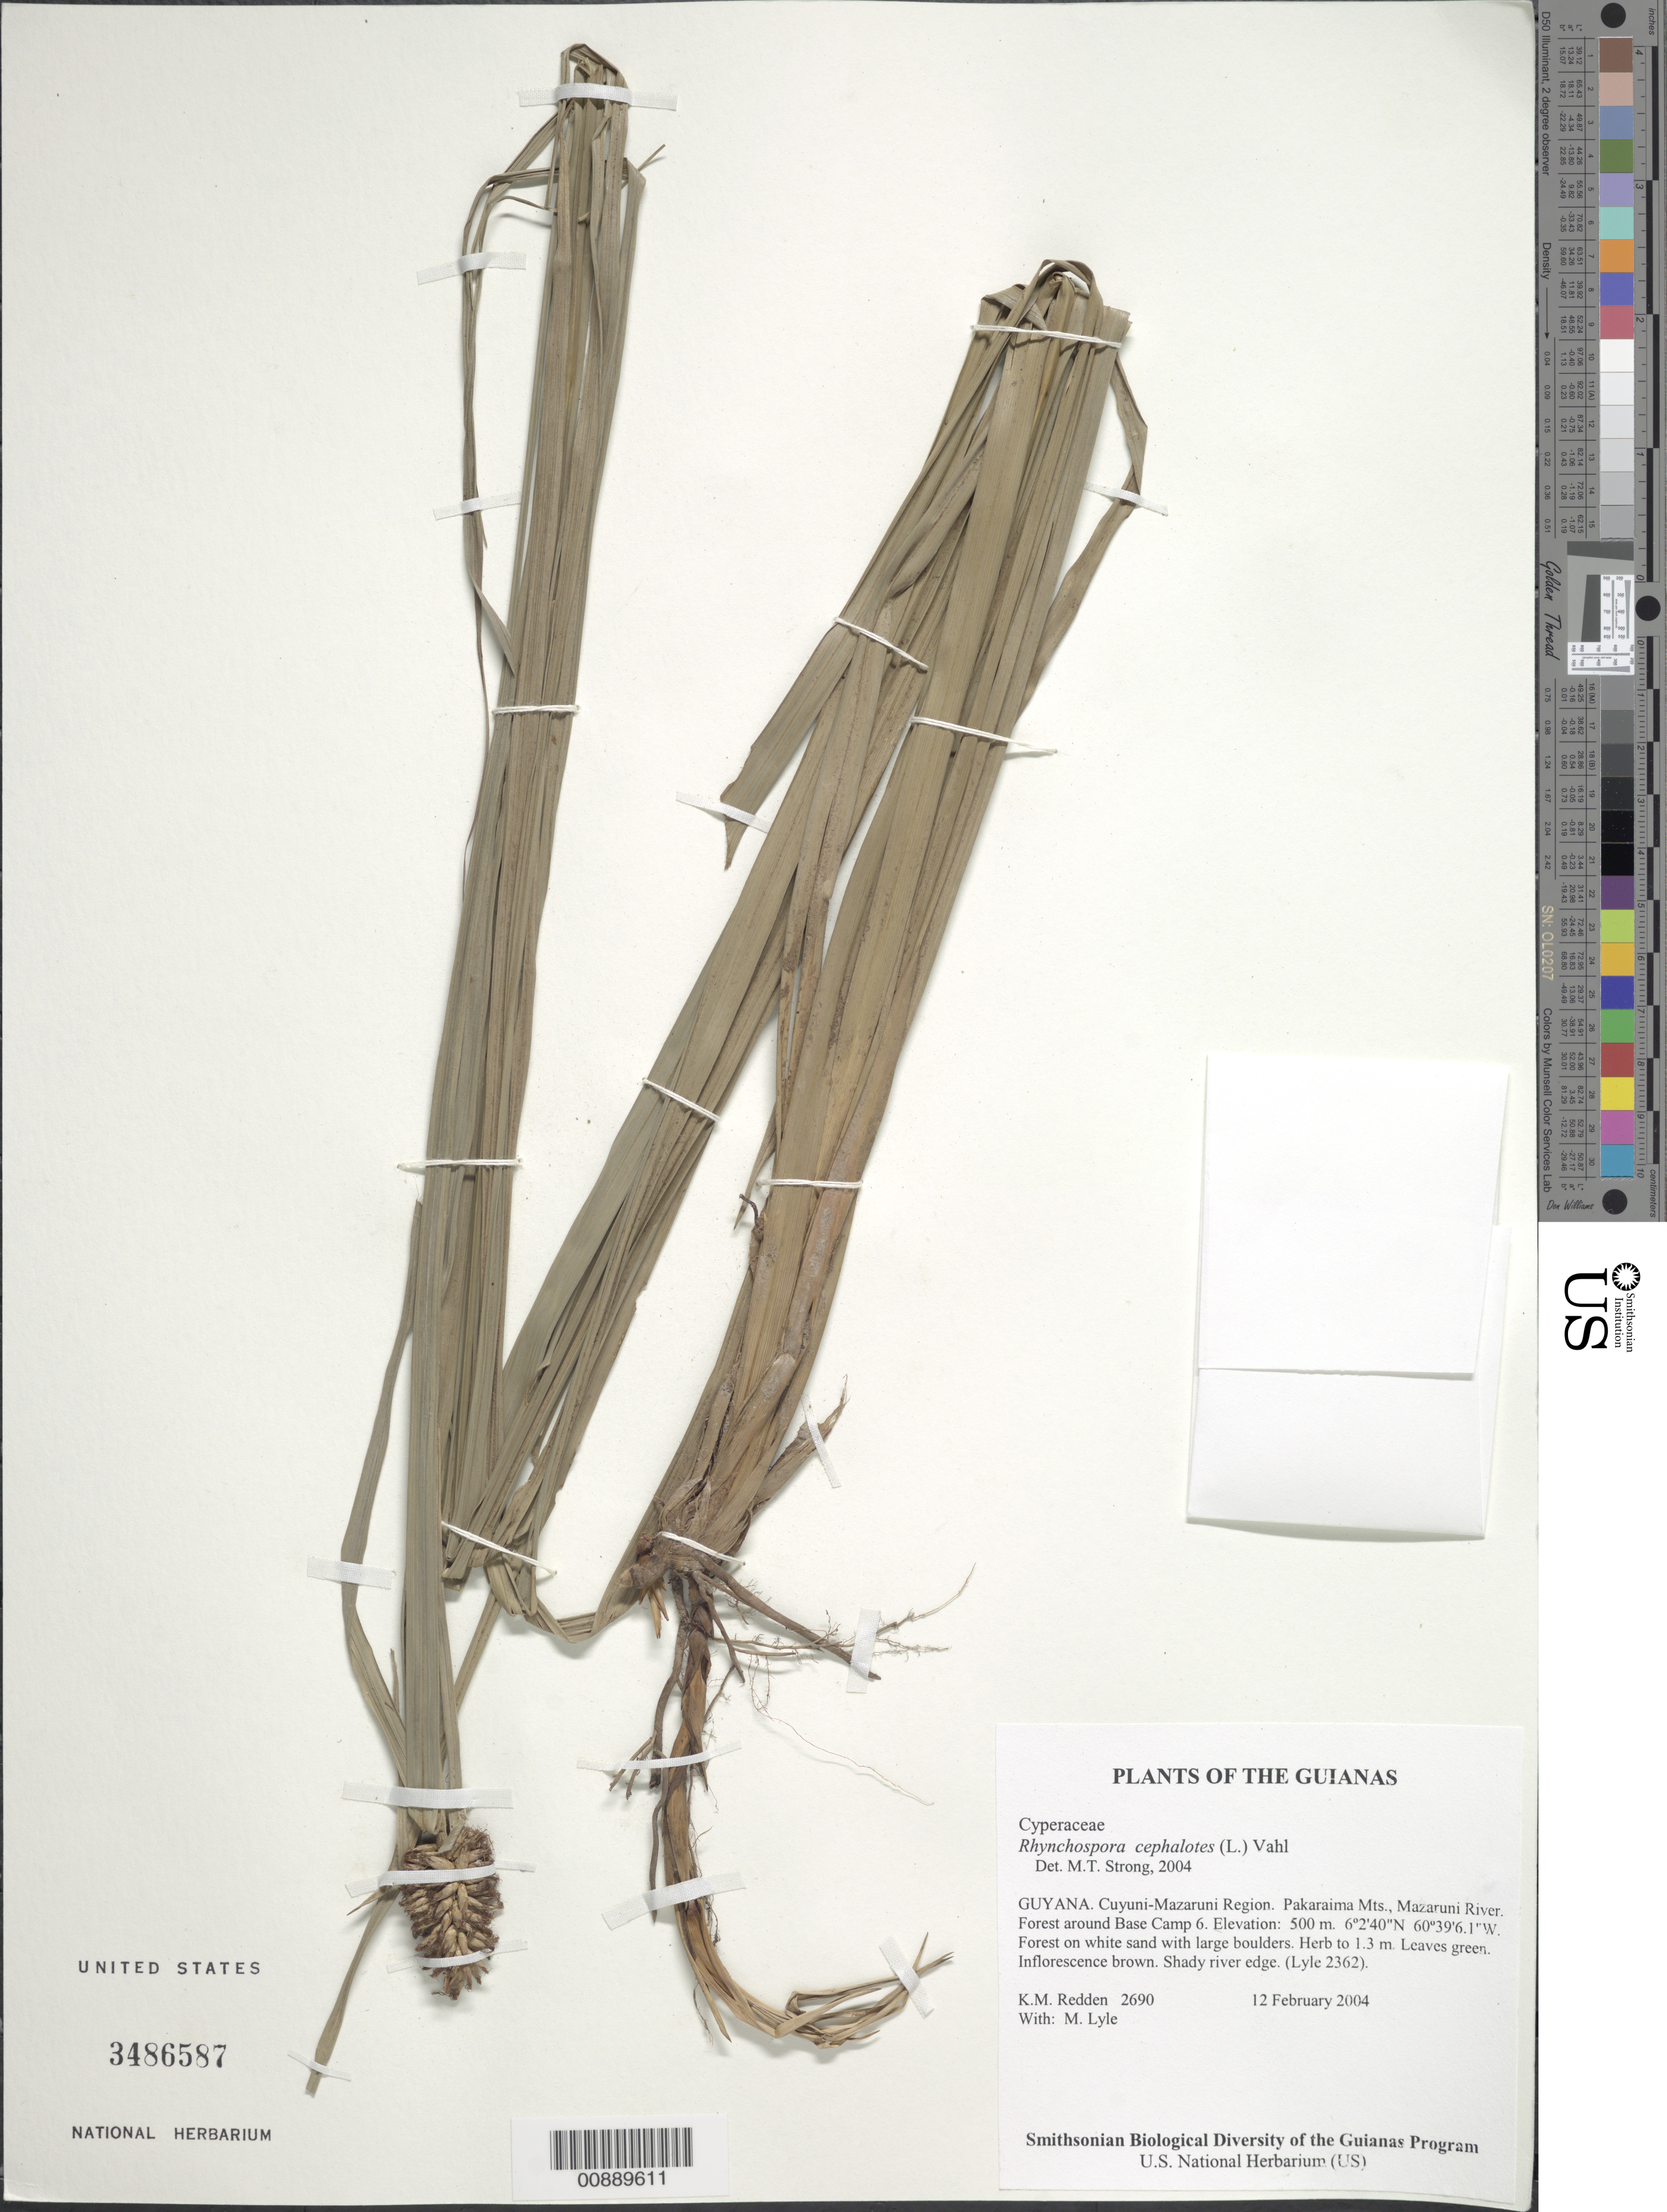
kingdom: Plantae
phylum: Tracheophyta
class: Liliopsida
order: Poales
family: Cyperaceae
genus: Rhynchospora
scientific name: Rhynchospora cephalotes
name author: (L.) Vahl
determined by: Strong, M. T., (US), Smithsonian Institution - National Museum of Natural History (UNITED STATES)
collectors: K. M. Redden & M. Lyle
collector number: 2690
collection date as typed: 12 February 2004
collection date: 2004-02-12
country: Guyana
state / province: Cuyuni-Mazaruni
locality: Pakaraima Mts., Mazaruni River. Forest around Base Camp 6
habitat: Forest on white sand with large boulders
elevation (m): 500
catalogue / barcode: US 3486587